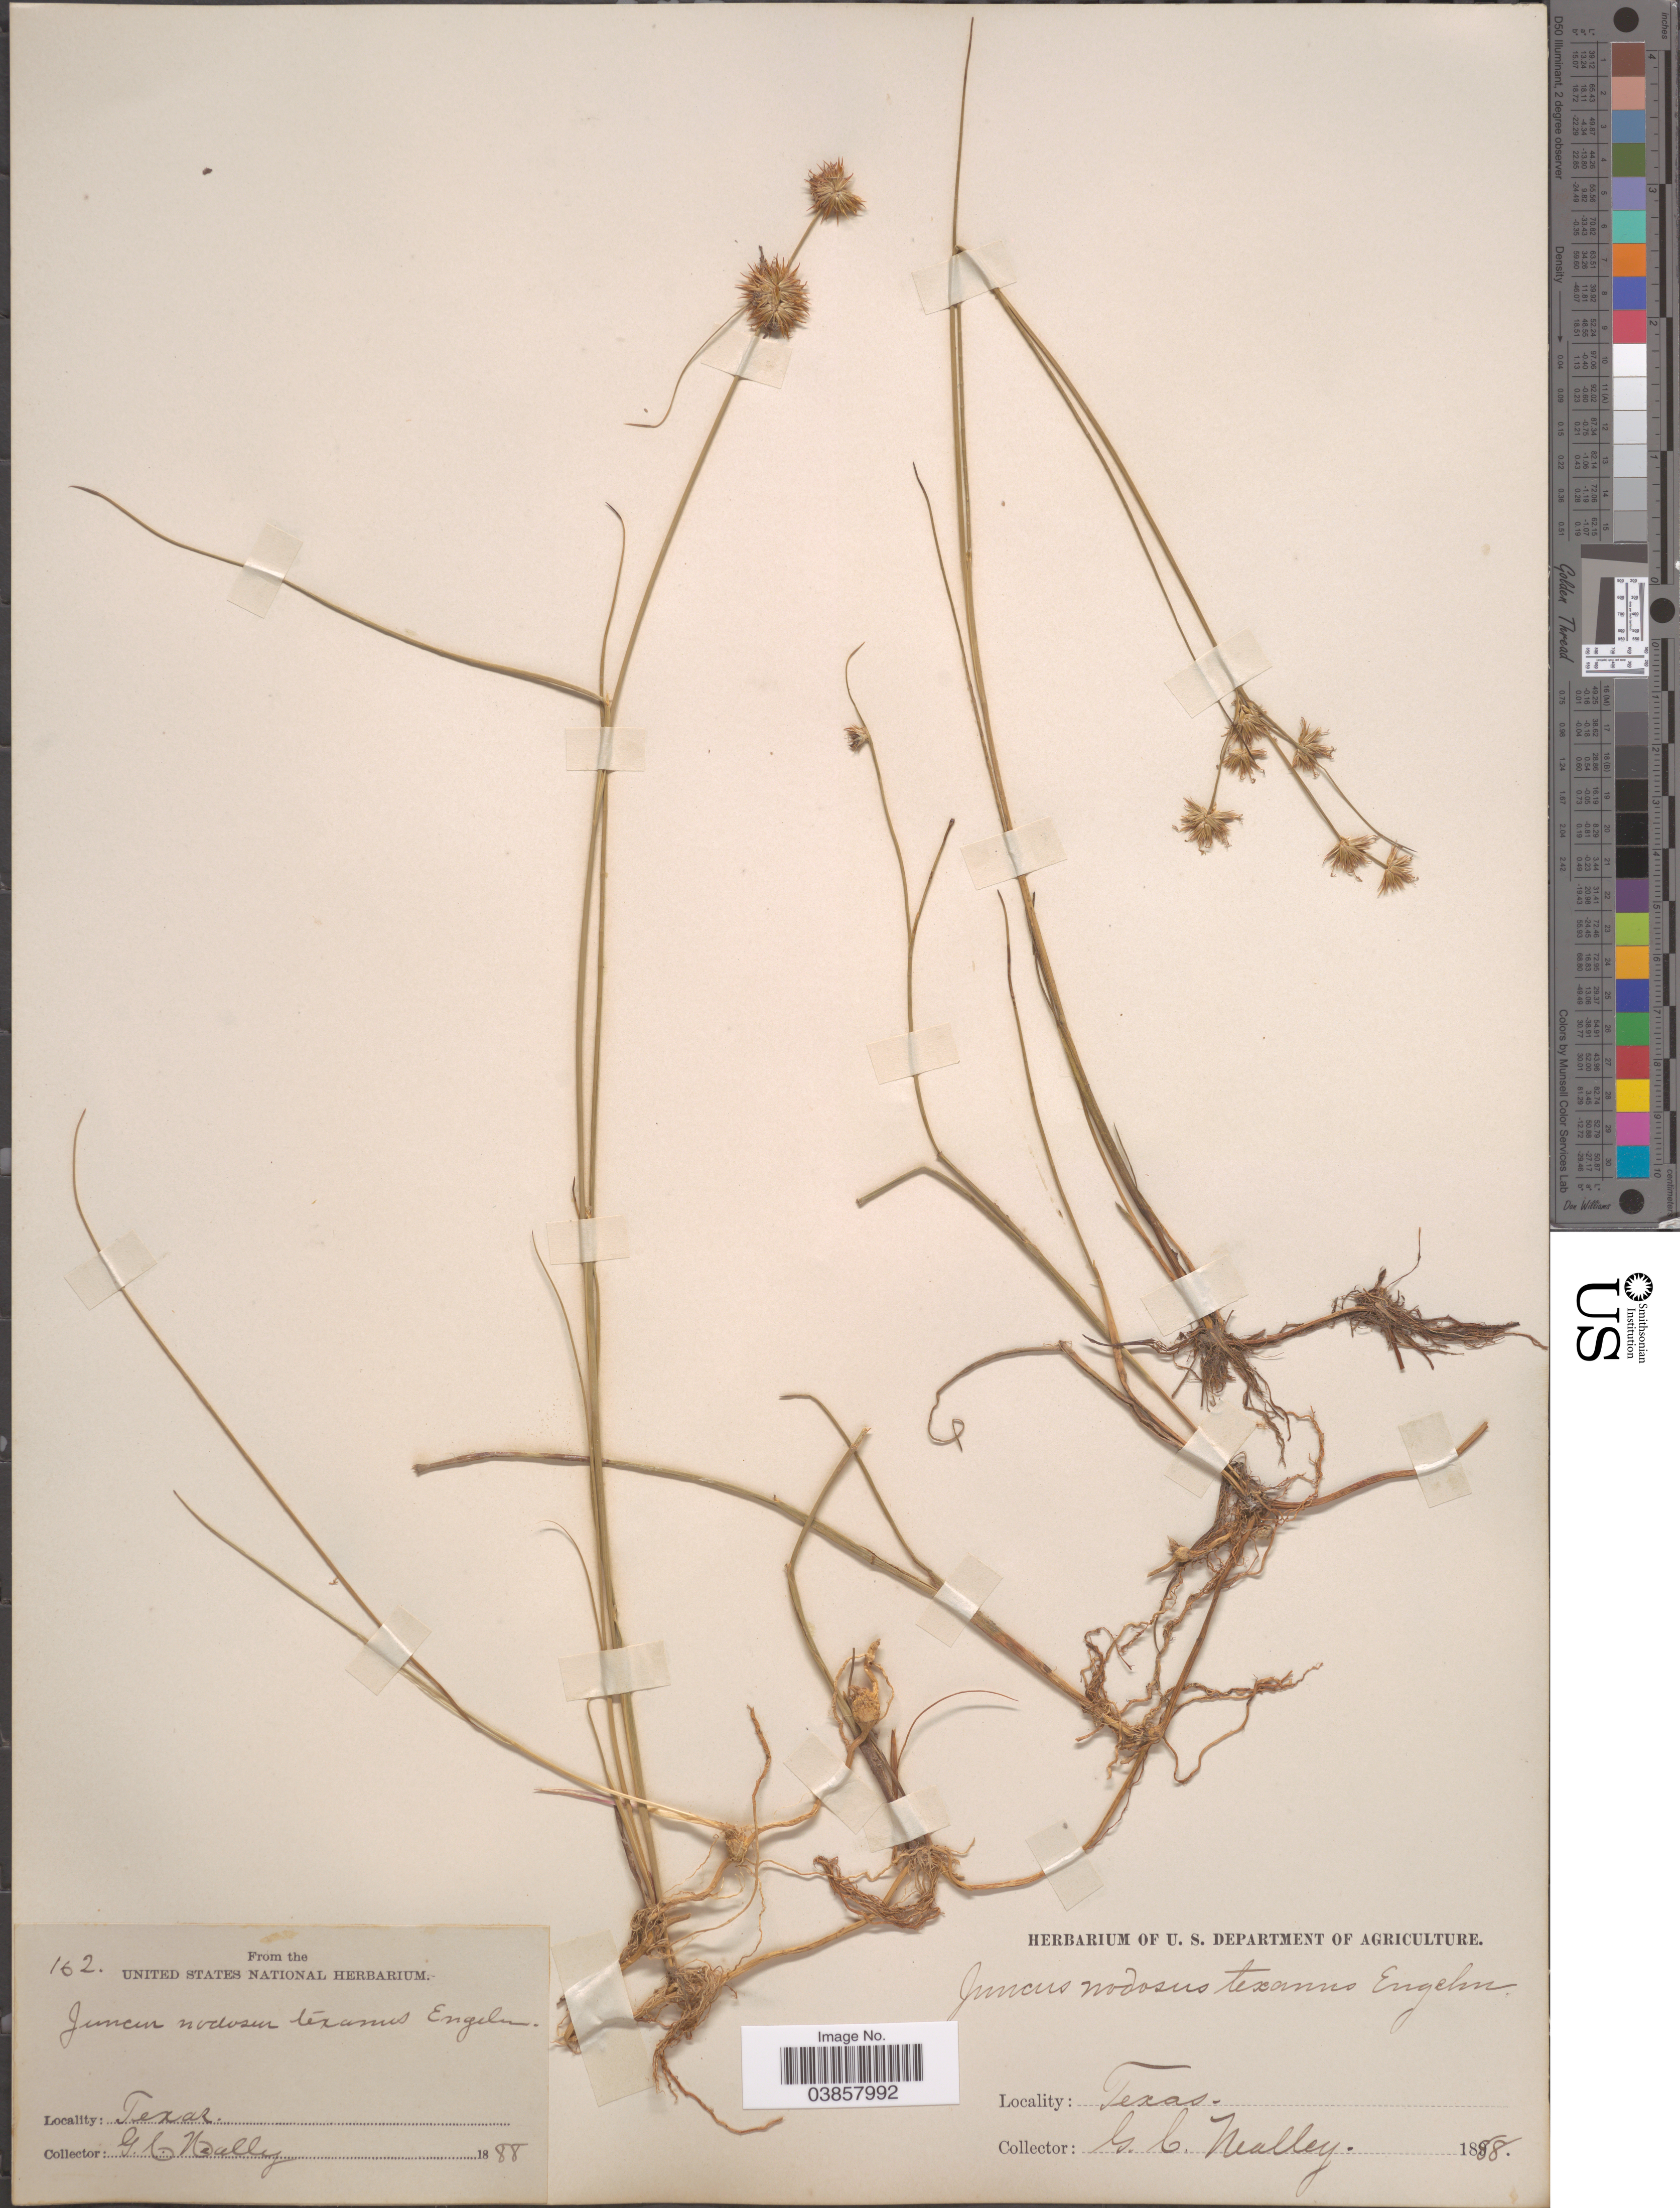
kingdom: Plantae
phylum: Tracheophyta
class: Liliopsida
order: Poales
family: Juncaceae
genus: Juncus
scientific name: Juncus texanus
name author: (Engelm.) Coville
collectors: G. Neally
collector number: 162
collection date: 1888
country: United States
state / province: Texas